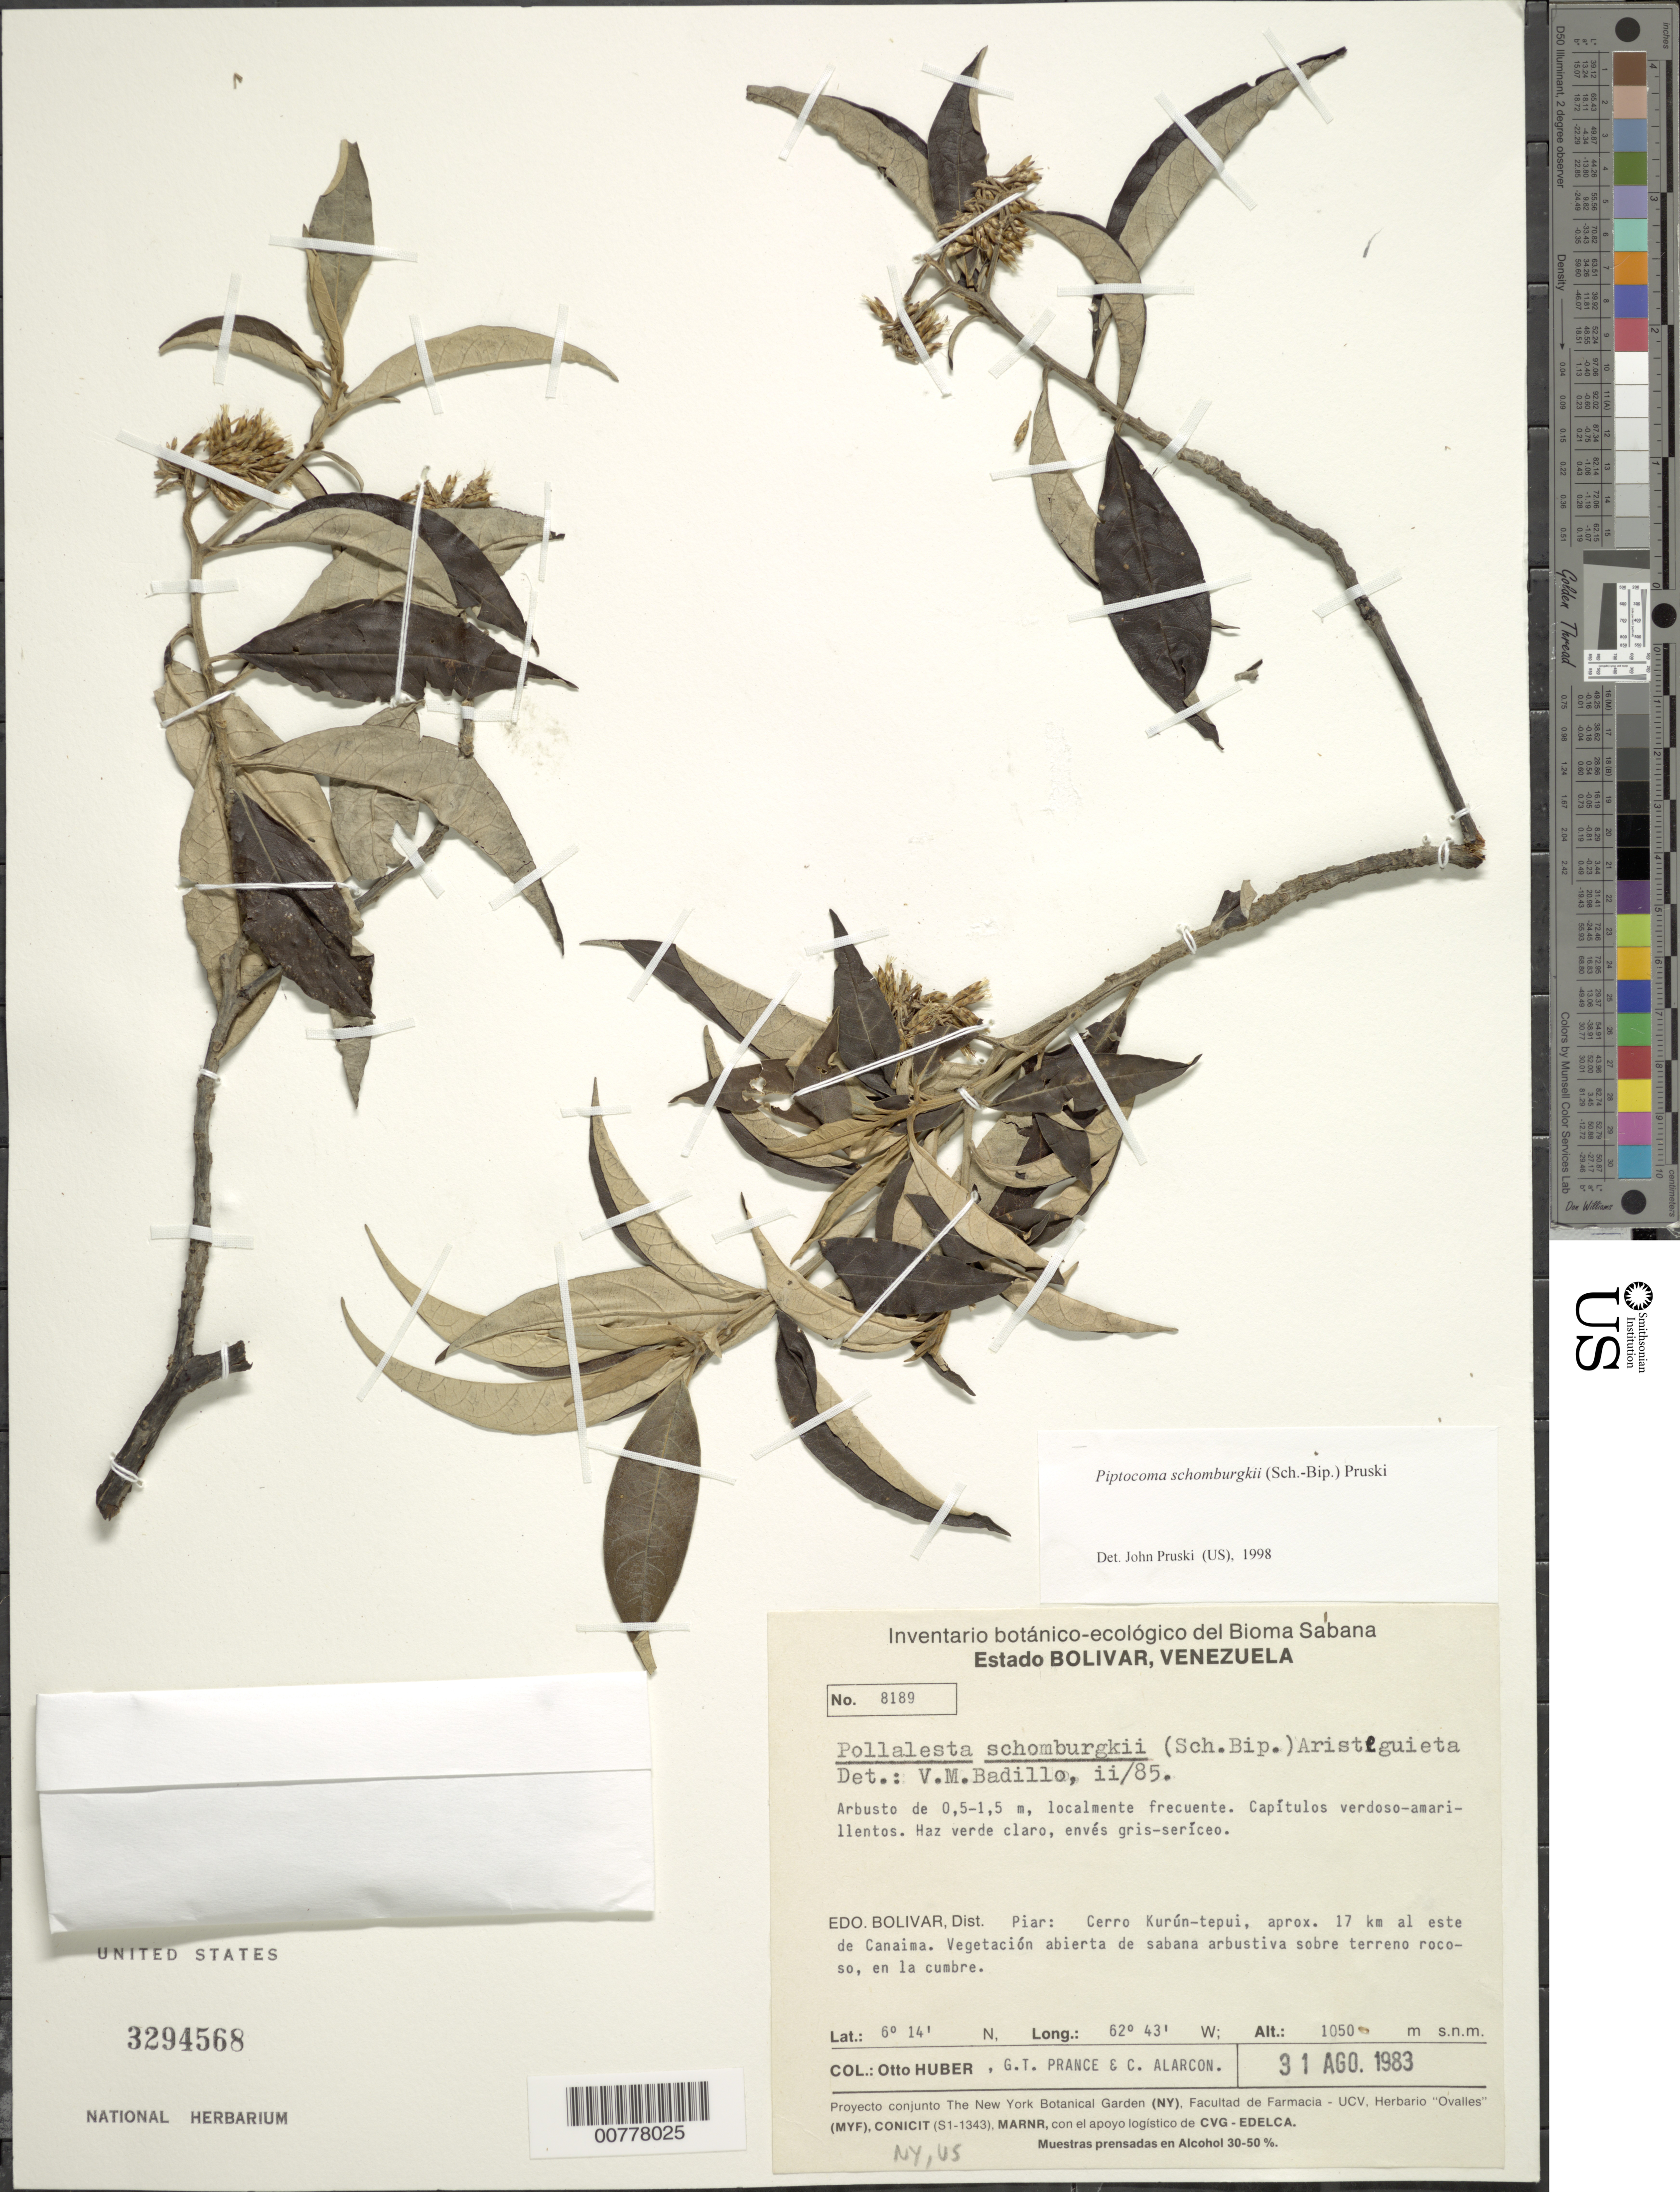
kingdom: Plantae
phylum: Tracheophyta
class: Magnoliopsida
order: Asterales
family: Asteraceae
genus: Piptocoma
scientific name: Piptocoma schomburgkii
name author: (Sch. Bip.) Pruski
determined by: Badillo, V. M.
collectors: O. Huber, G. T. Prance & C. Alarcon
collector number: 8189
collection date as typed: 31-Aug-83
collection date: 1983-08-31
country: Venezuela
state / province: Bolívar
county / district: Piar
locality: Cerro Kurun-tepuí, aprox 17 km al este de Canaima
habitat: Vegetación abierta de sabana arbustiva sobre terreno rocoso, en la cumbre.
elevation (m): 1050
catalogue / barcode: US 3294568